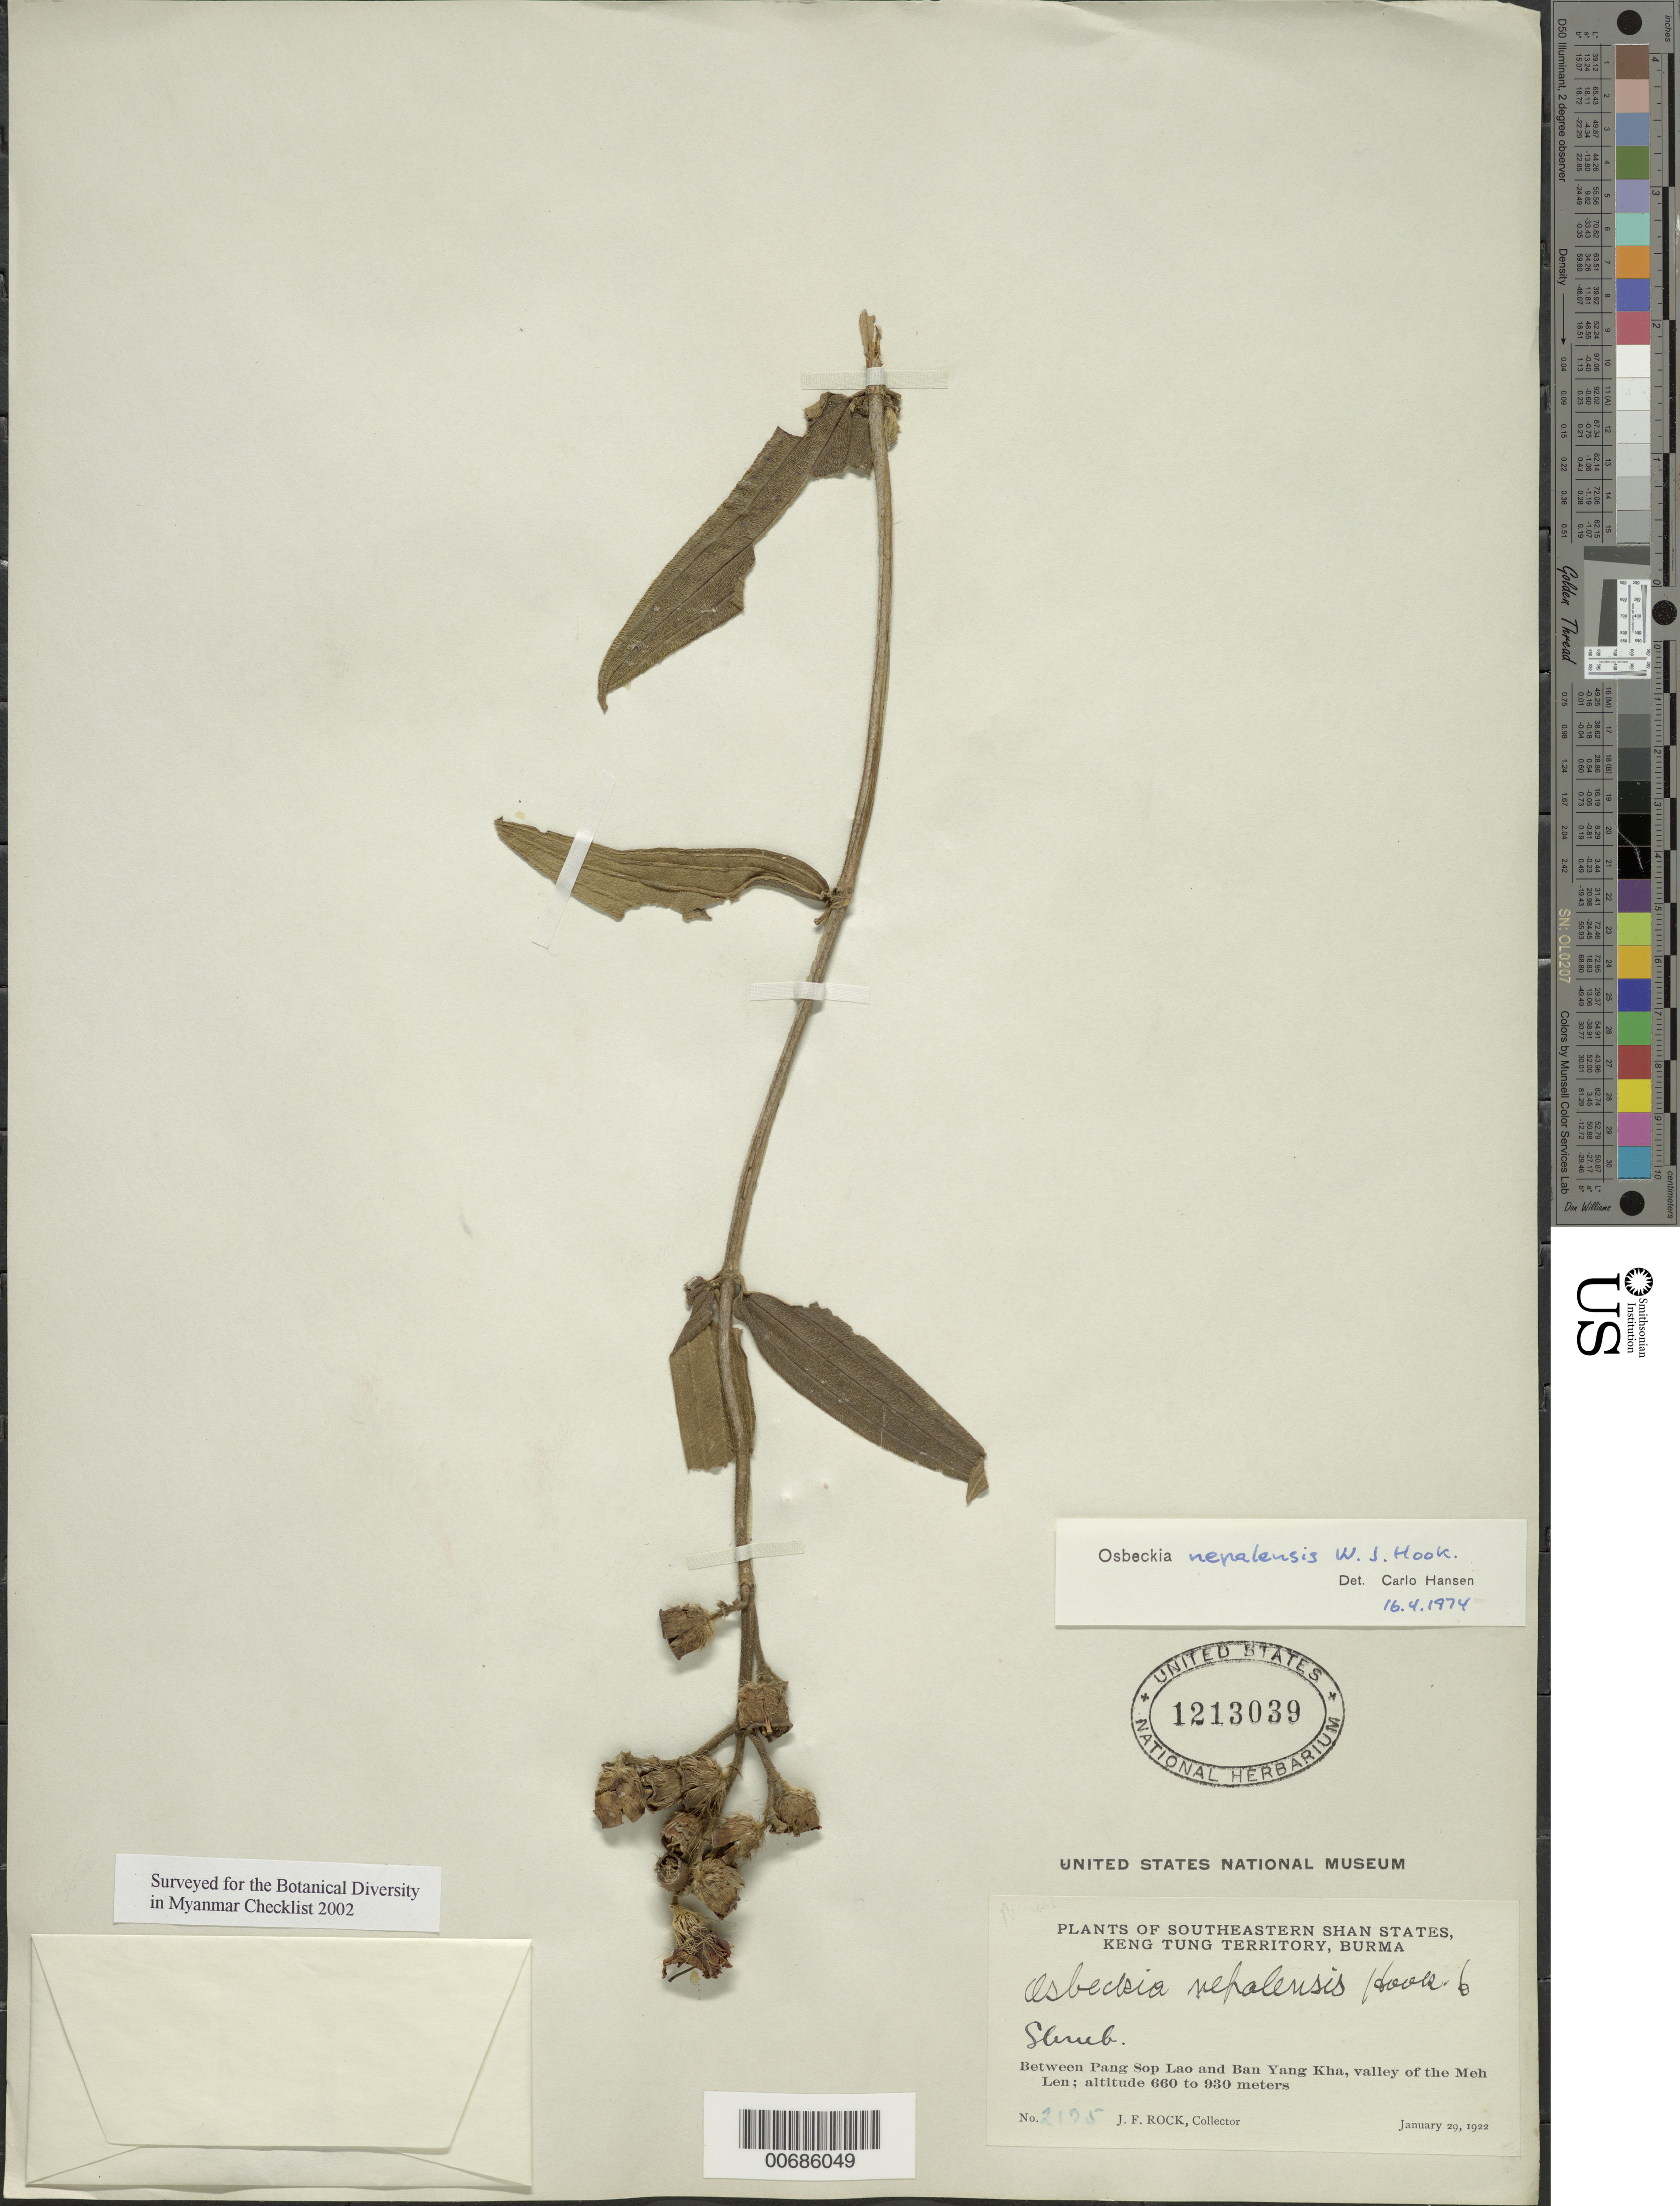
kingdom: Plantae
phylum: Tracheophyta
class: Magnoliopsida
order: Myrtales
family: Melastomataceae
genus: Osbeckia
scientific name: Osbeckia nepalensis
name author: Hook.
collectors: J. F. Rock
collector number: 2175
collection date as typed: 29 Jan 1922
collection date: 1922-01-29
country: Myanmar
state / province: Shan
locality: Southeastern Shan States, Keng Tung Terr., betw. Pang Sop Lao and Ban Yang Kha, valley of the Meh Len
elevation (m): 660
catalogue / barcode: US 1213039